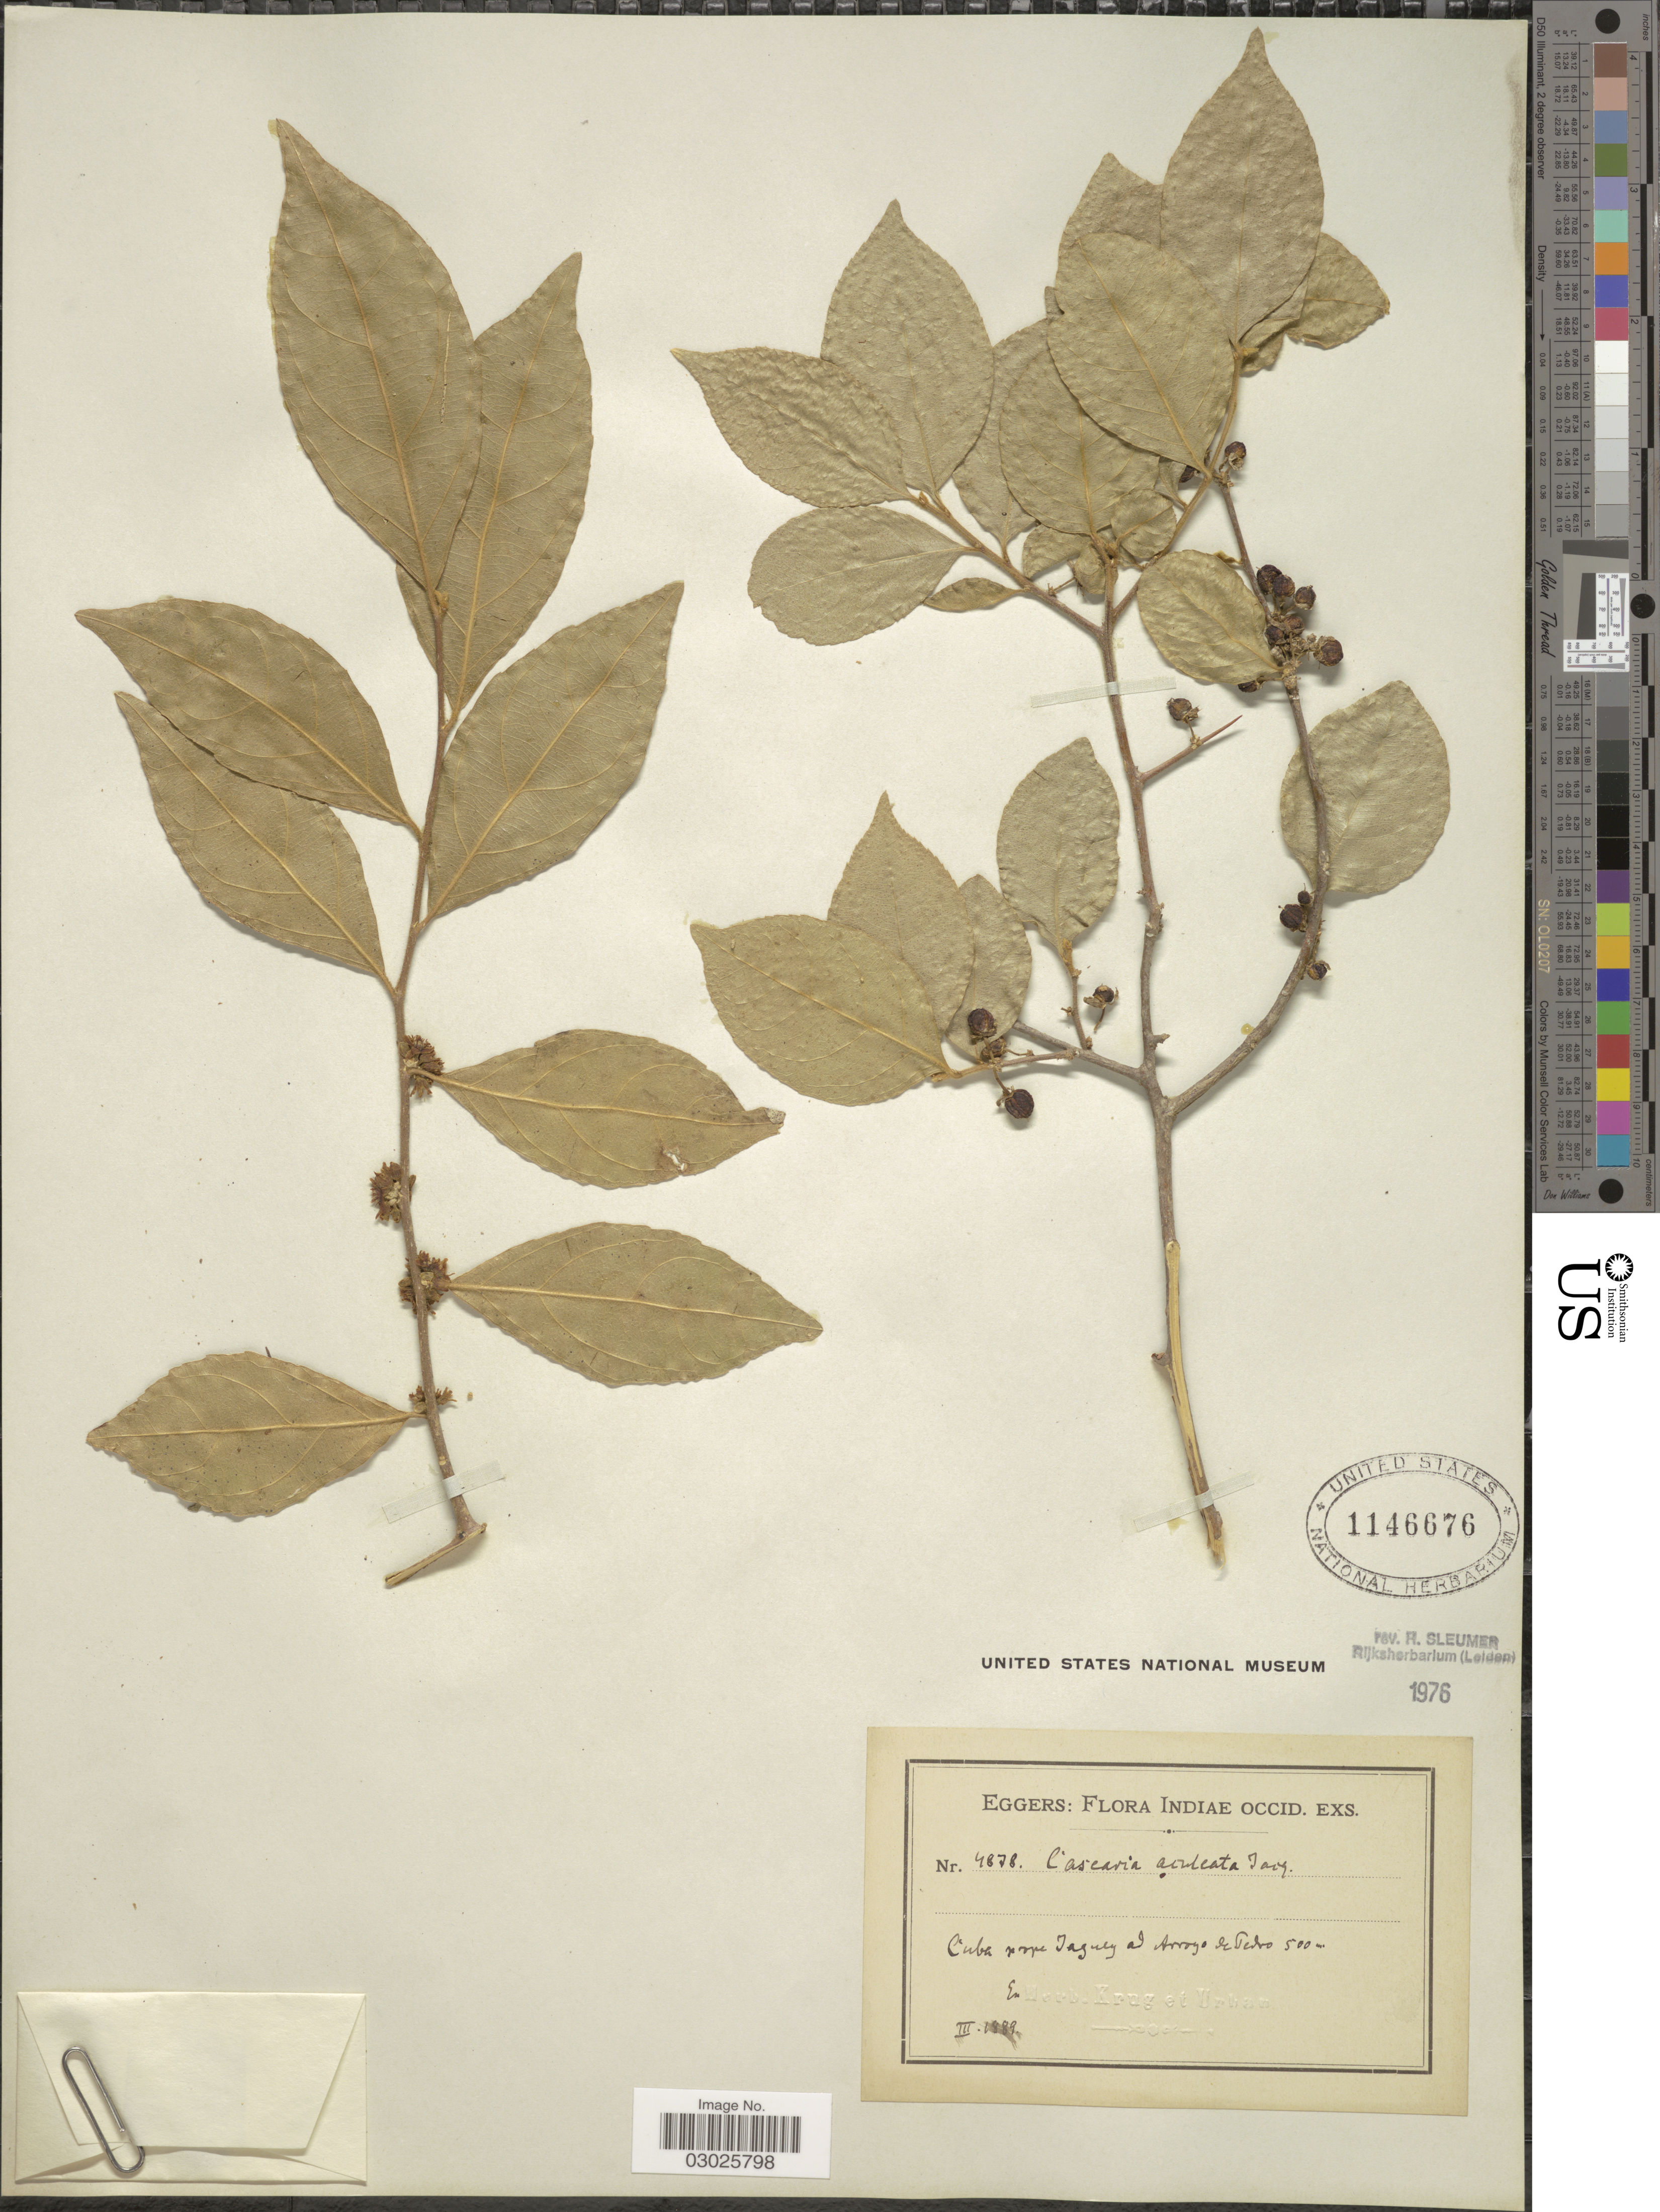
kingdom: Plantae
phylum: Tracheophyta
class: Magnoliopsida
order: Malpighiales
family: Salicaceae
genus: Casearia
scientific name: Casearia aculeata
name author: Jacq.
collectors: -. Eggers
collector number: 4878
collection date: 1889-03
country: Cuba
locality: Indiae Occid. Jaquey ad Arroyo de Pedro.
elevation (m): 500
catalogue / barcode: US 1146676